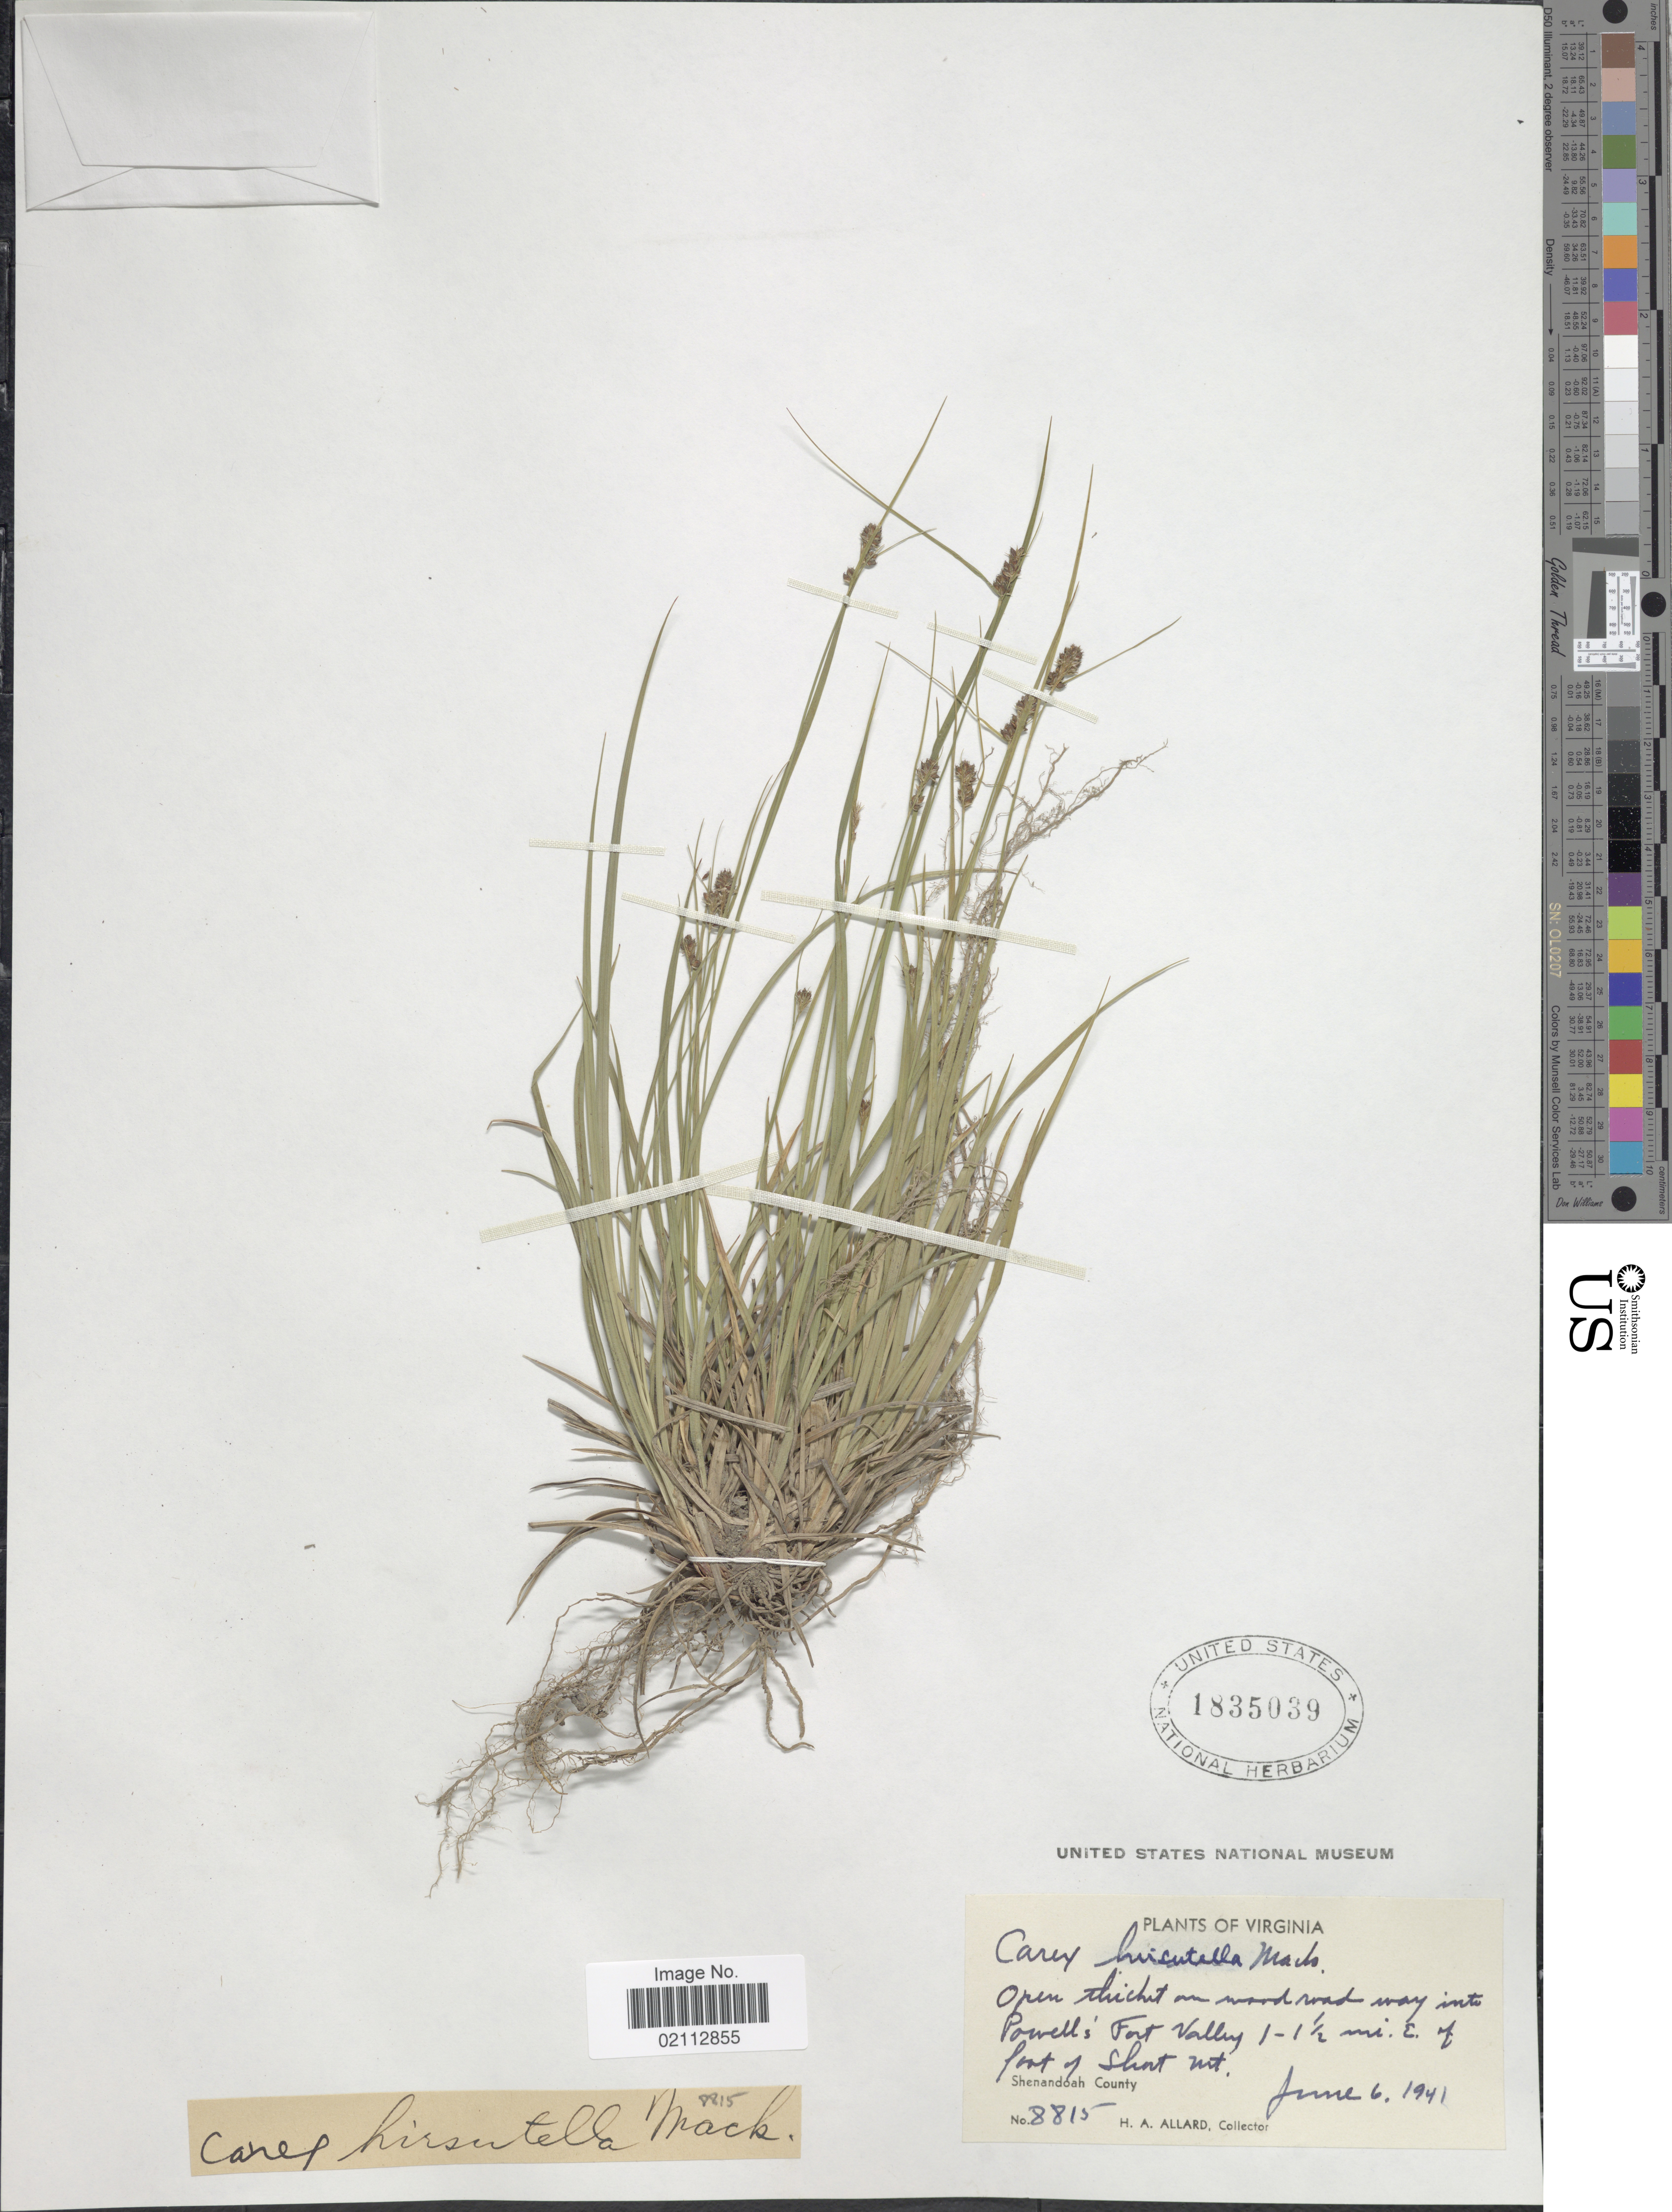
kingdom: Plantae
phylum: Tracheophyta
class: Liliopsida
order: Poales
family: Cyperaceae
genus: Carex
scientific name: Carex hirsutella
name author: Mack.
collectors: H. A. Allard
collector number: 8815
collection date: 1941-06-06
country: United States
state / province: Virginia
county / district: Shenandoah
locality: Into Powell's Fort Valley, 1 - 1½ mi. E. of foot of Short Mt. Shenandoah Co.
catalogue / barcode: US 1835039